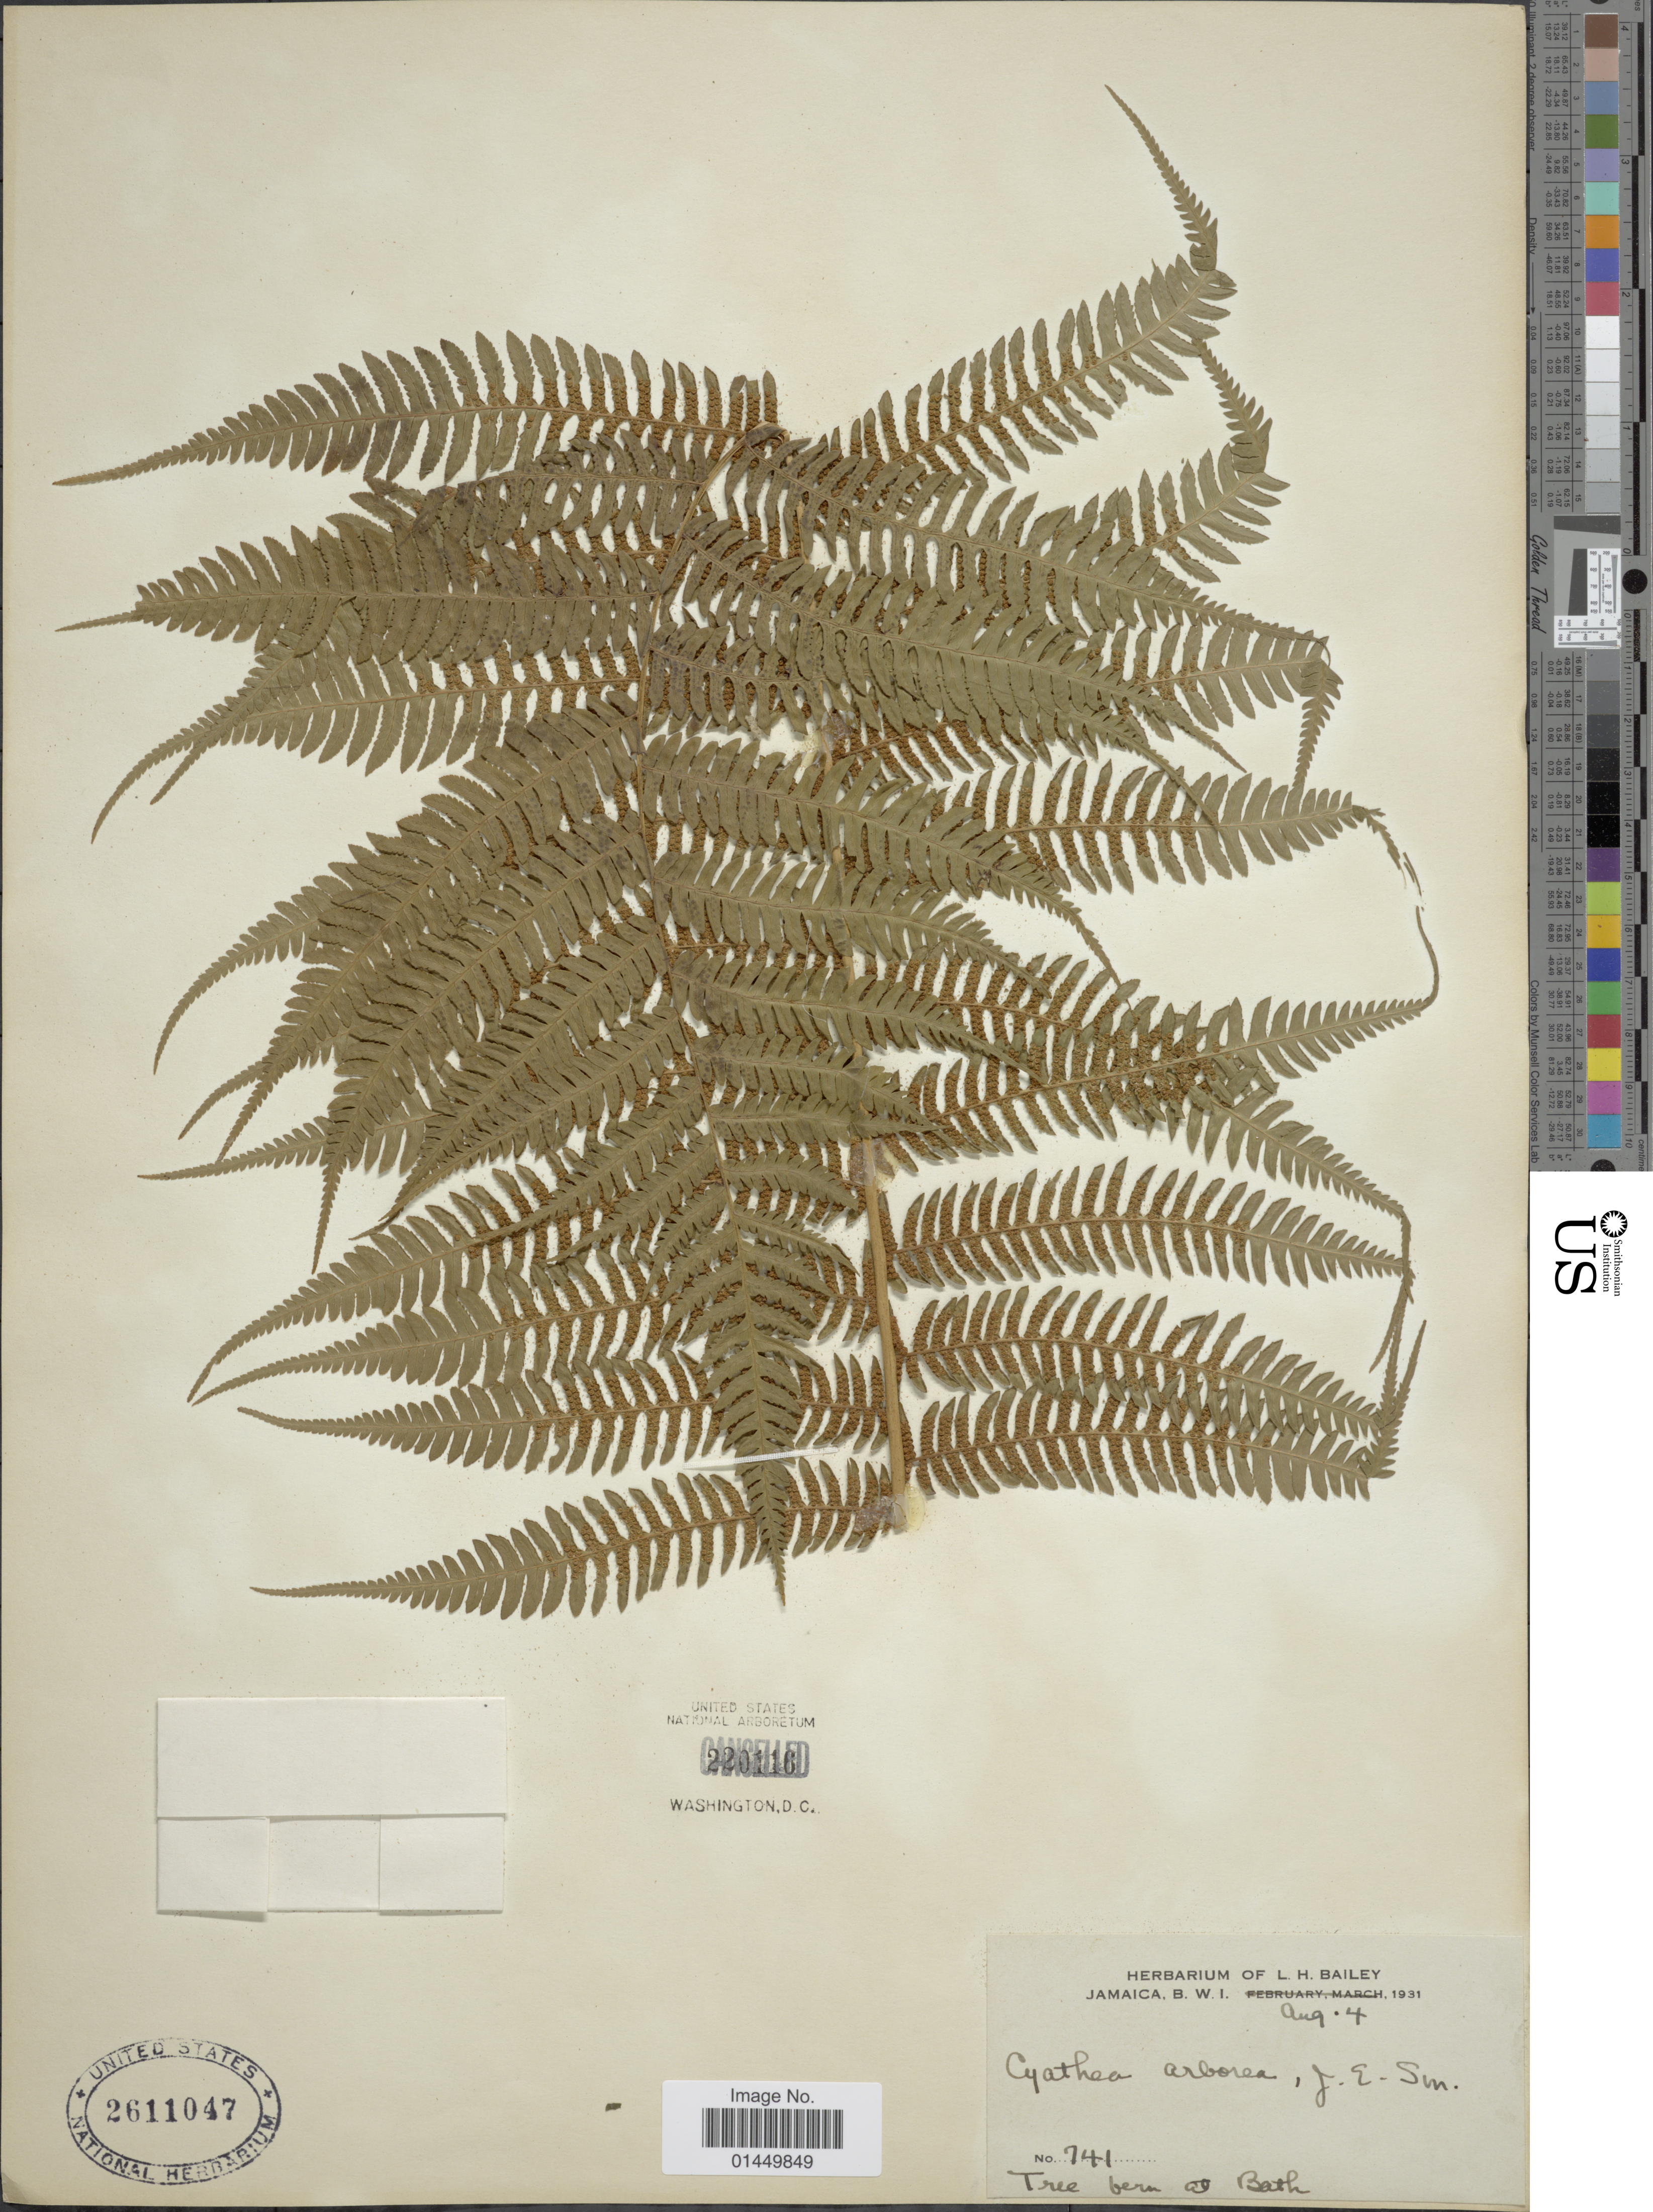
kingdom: Plantae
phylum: Tracheophyta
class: Polypodiopsida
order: Cyatheales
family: Cyatheaceae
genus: Cyathea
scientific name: Cyathea arborea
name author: (L.) Sm.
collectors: ex herb. L. H. Bailey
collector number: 741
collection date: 1931-08-04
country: Jamaica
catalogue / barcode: US 2611047